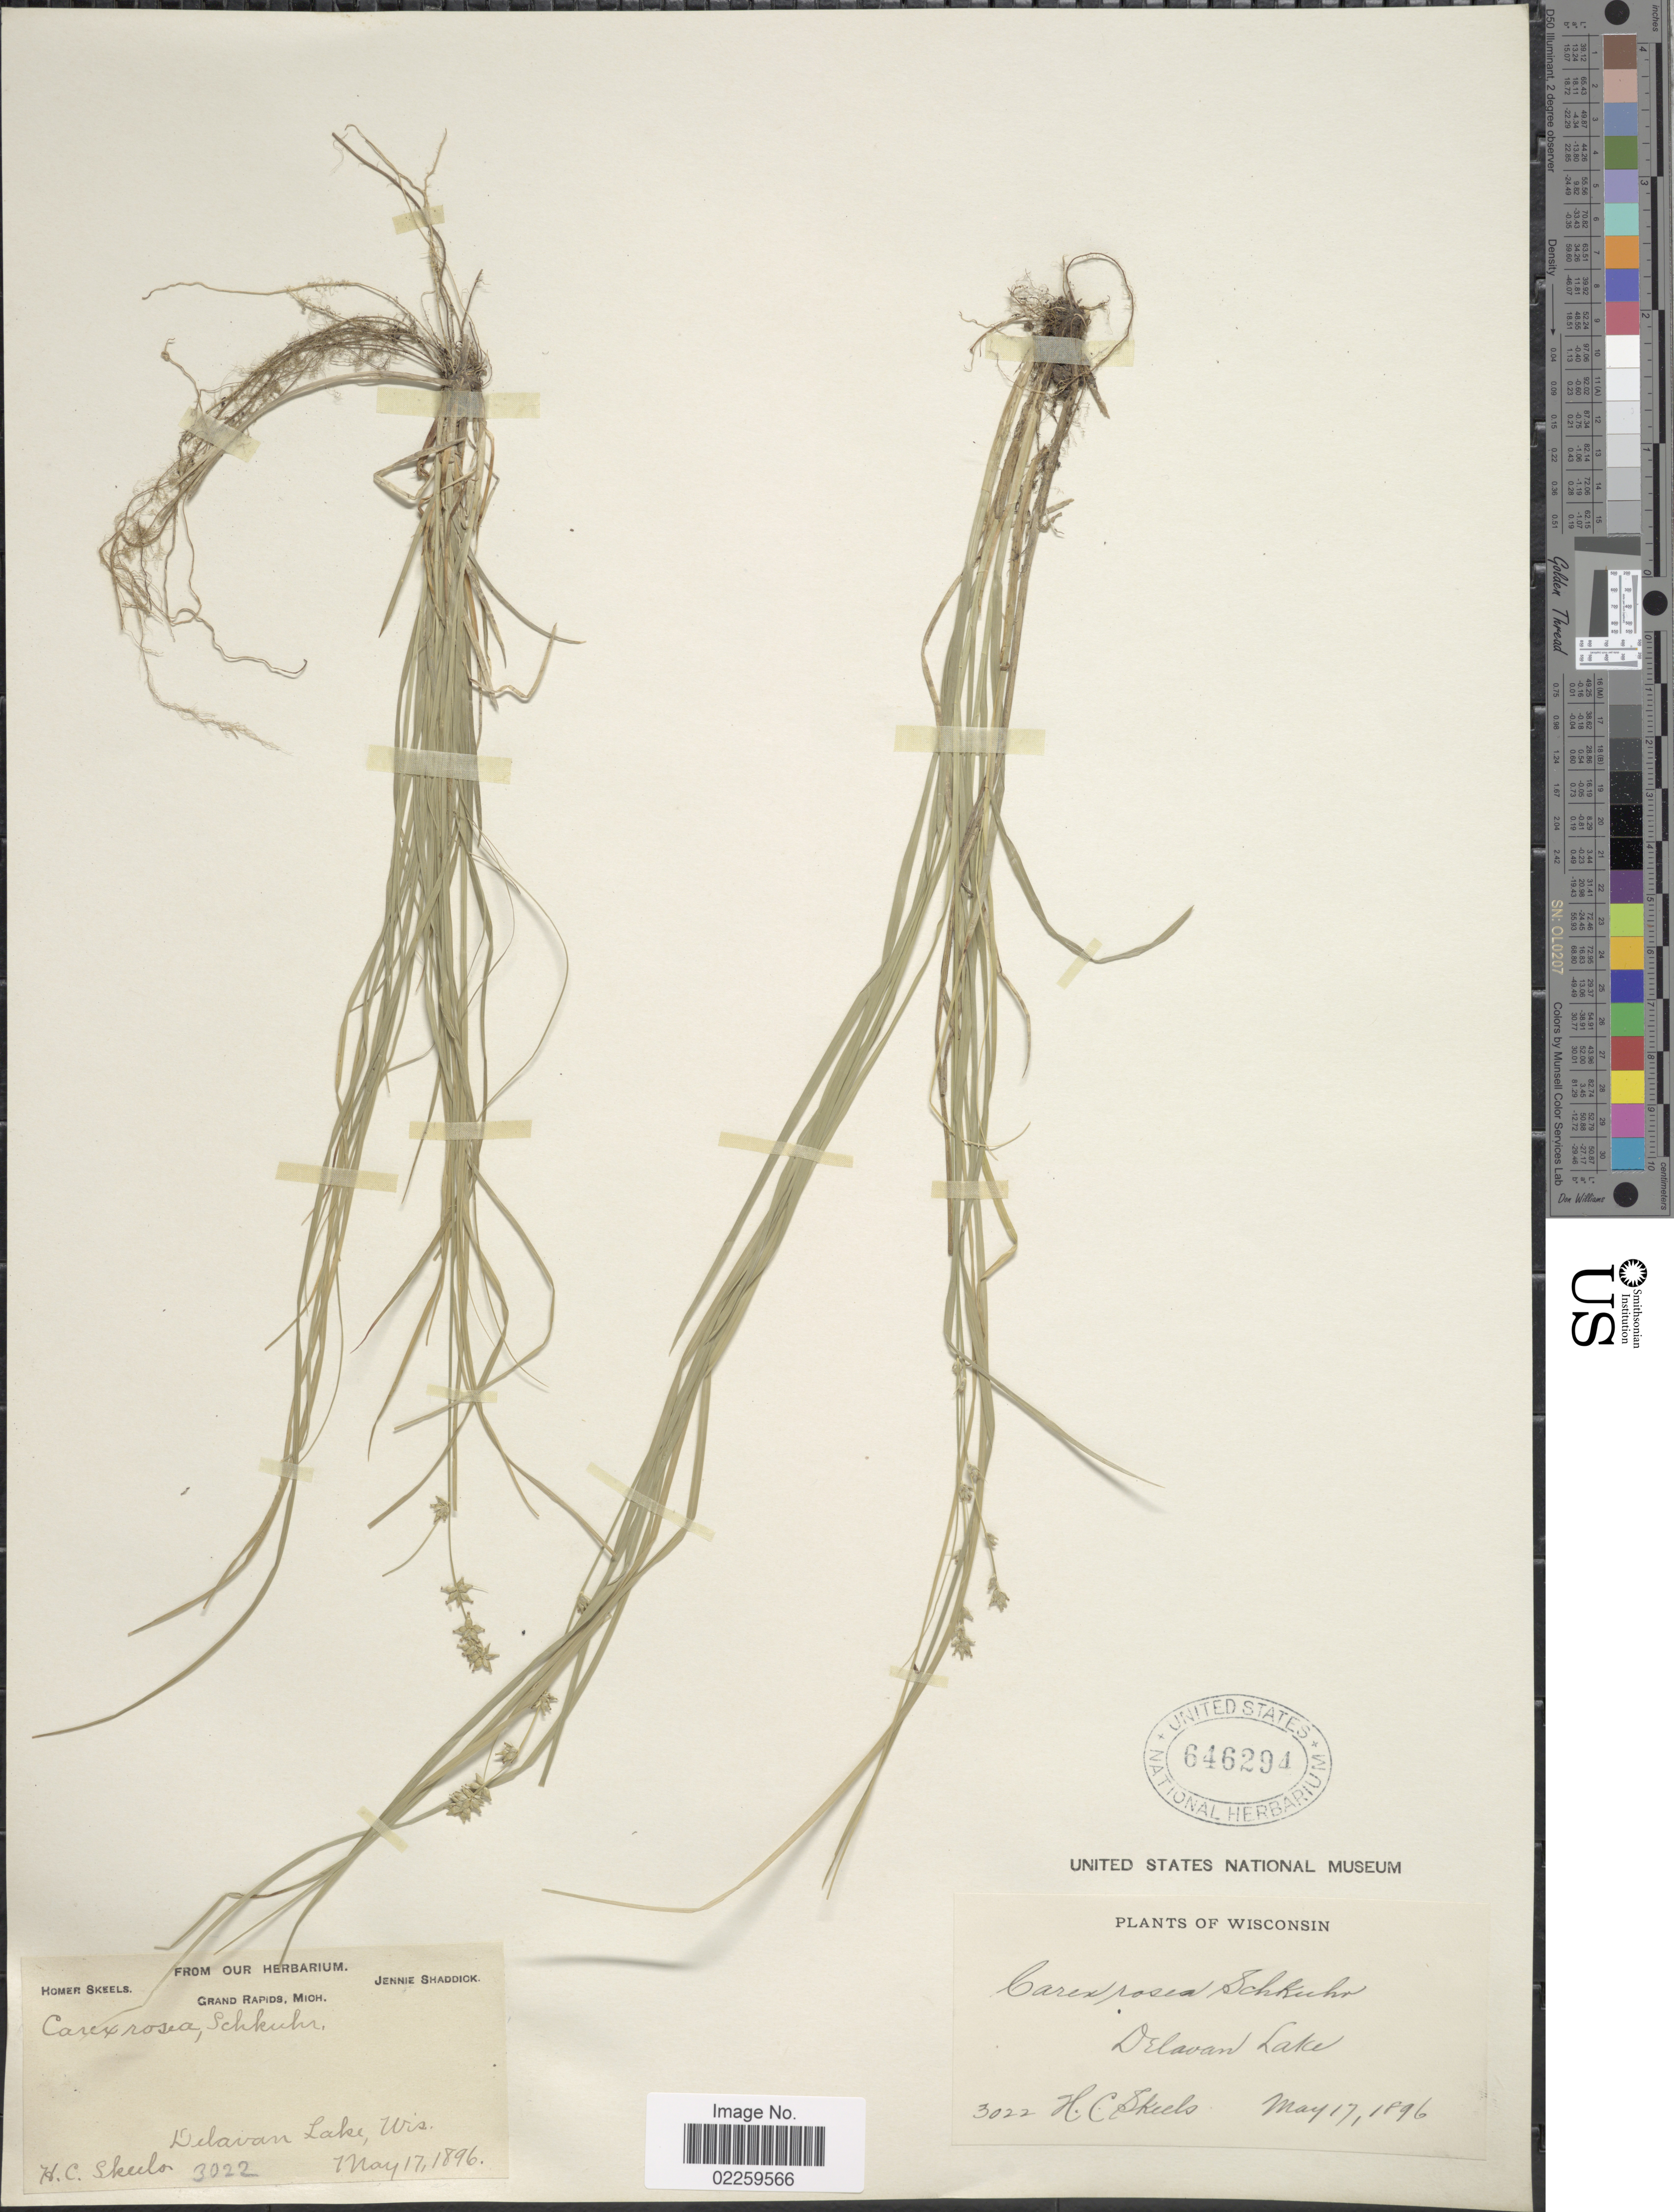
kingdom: Plantae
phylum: Tracheophyta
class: Liliopsida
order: Poales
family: Cyperaceae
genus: Carex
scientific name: Carex rosea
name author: Willd.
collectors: H. Skeels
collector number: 3022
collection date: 1896-05-17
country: United States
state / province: Wisconsin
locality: Delavan Lake, Wis.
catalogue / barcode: US 646294